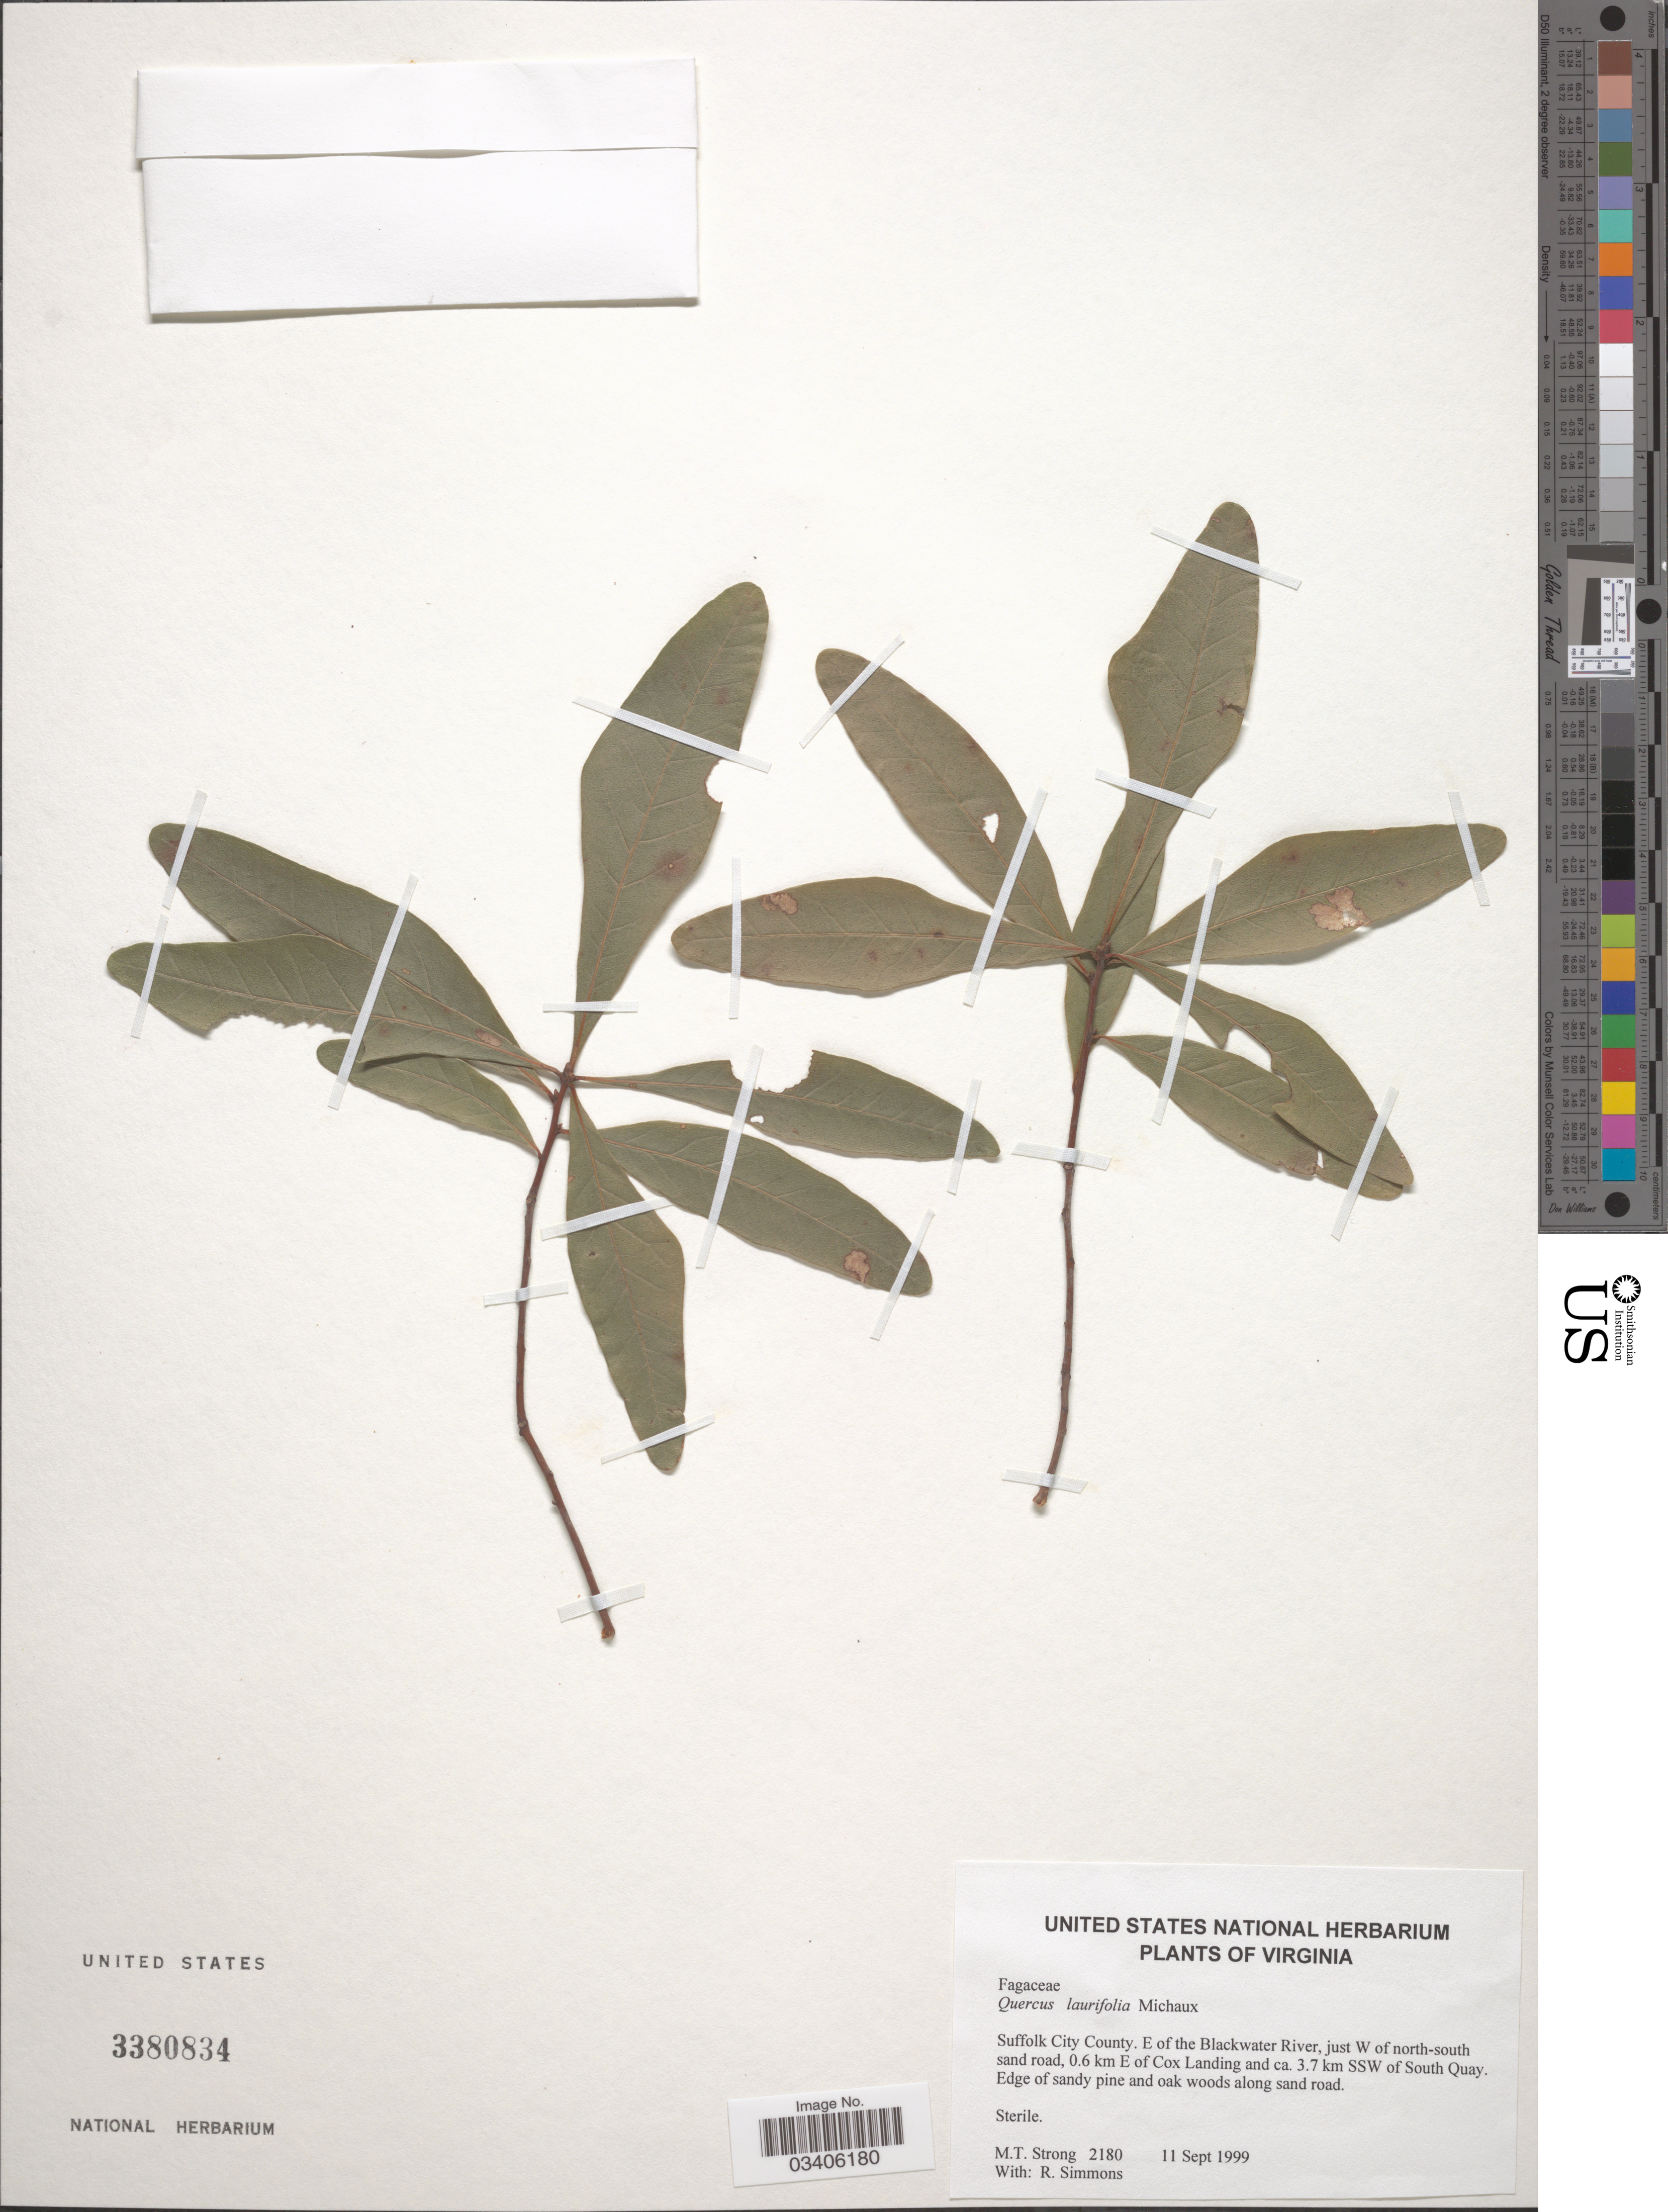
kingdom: Plantae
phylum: Tracheophyta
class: Magnoliopsida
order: Fagales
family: Fagaceae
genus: Quercus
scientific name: Quercus laurifolia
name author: Michx.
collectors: M. T. Strong & R. Simmons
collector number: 2180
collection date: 1999-09-11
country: United States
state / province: Virginia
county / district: City of Suffolk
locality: Suffolk City County. E of the Blackwater River, just W of north-south sand road, 0.6 km E of Cox Landing and ca. 3.7 km SSW of South Quay.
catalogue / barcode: US 3380834